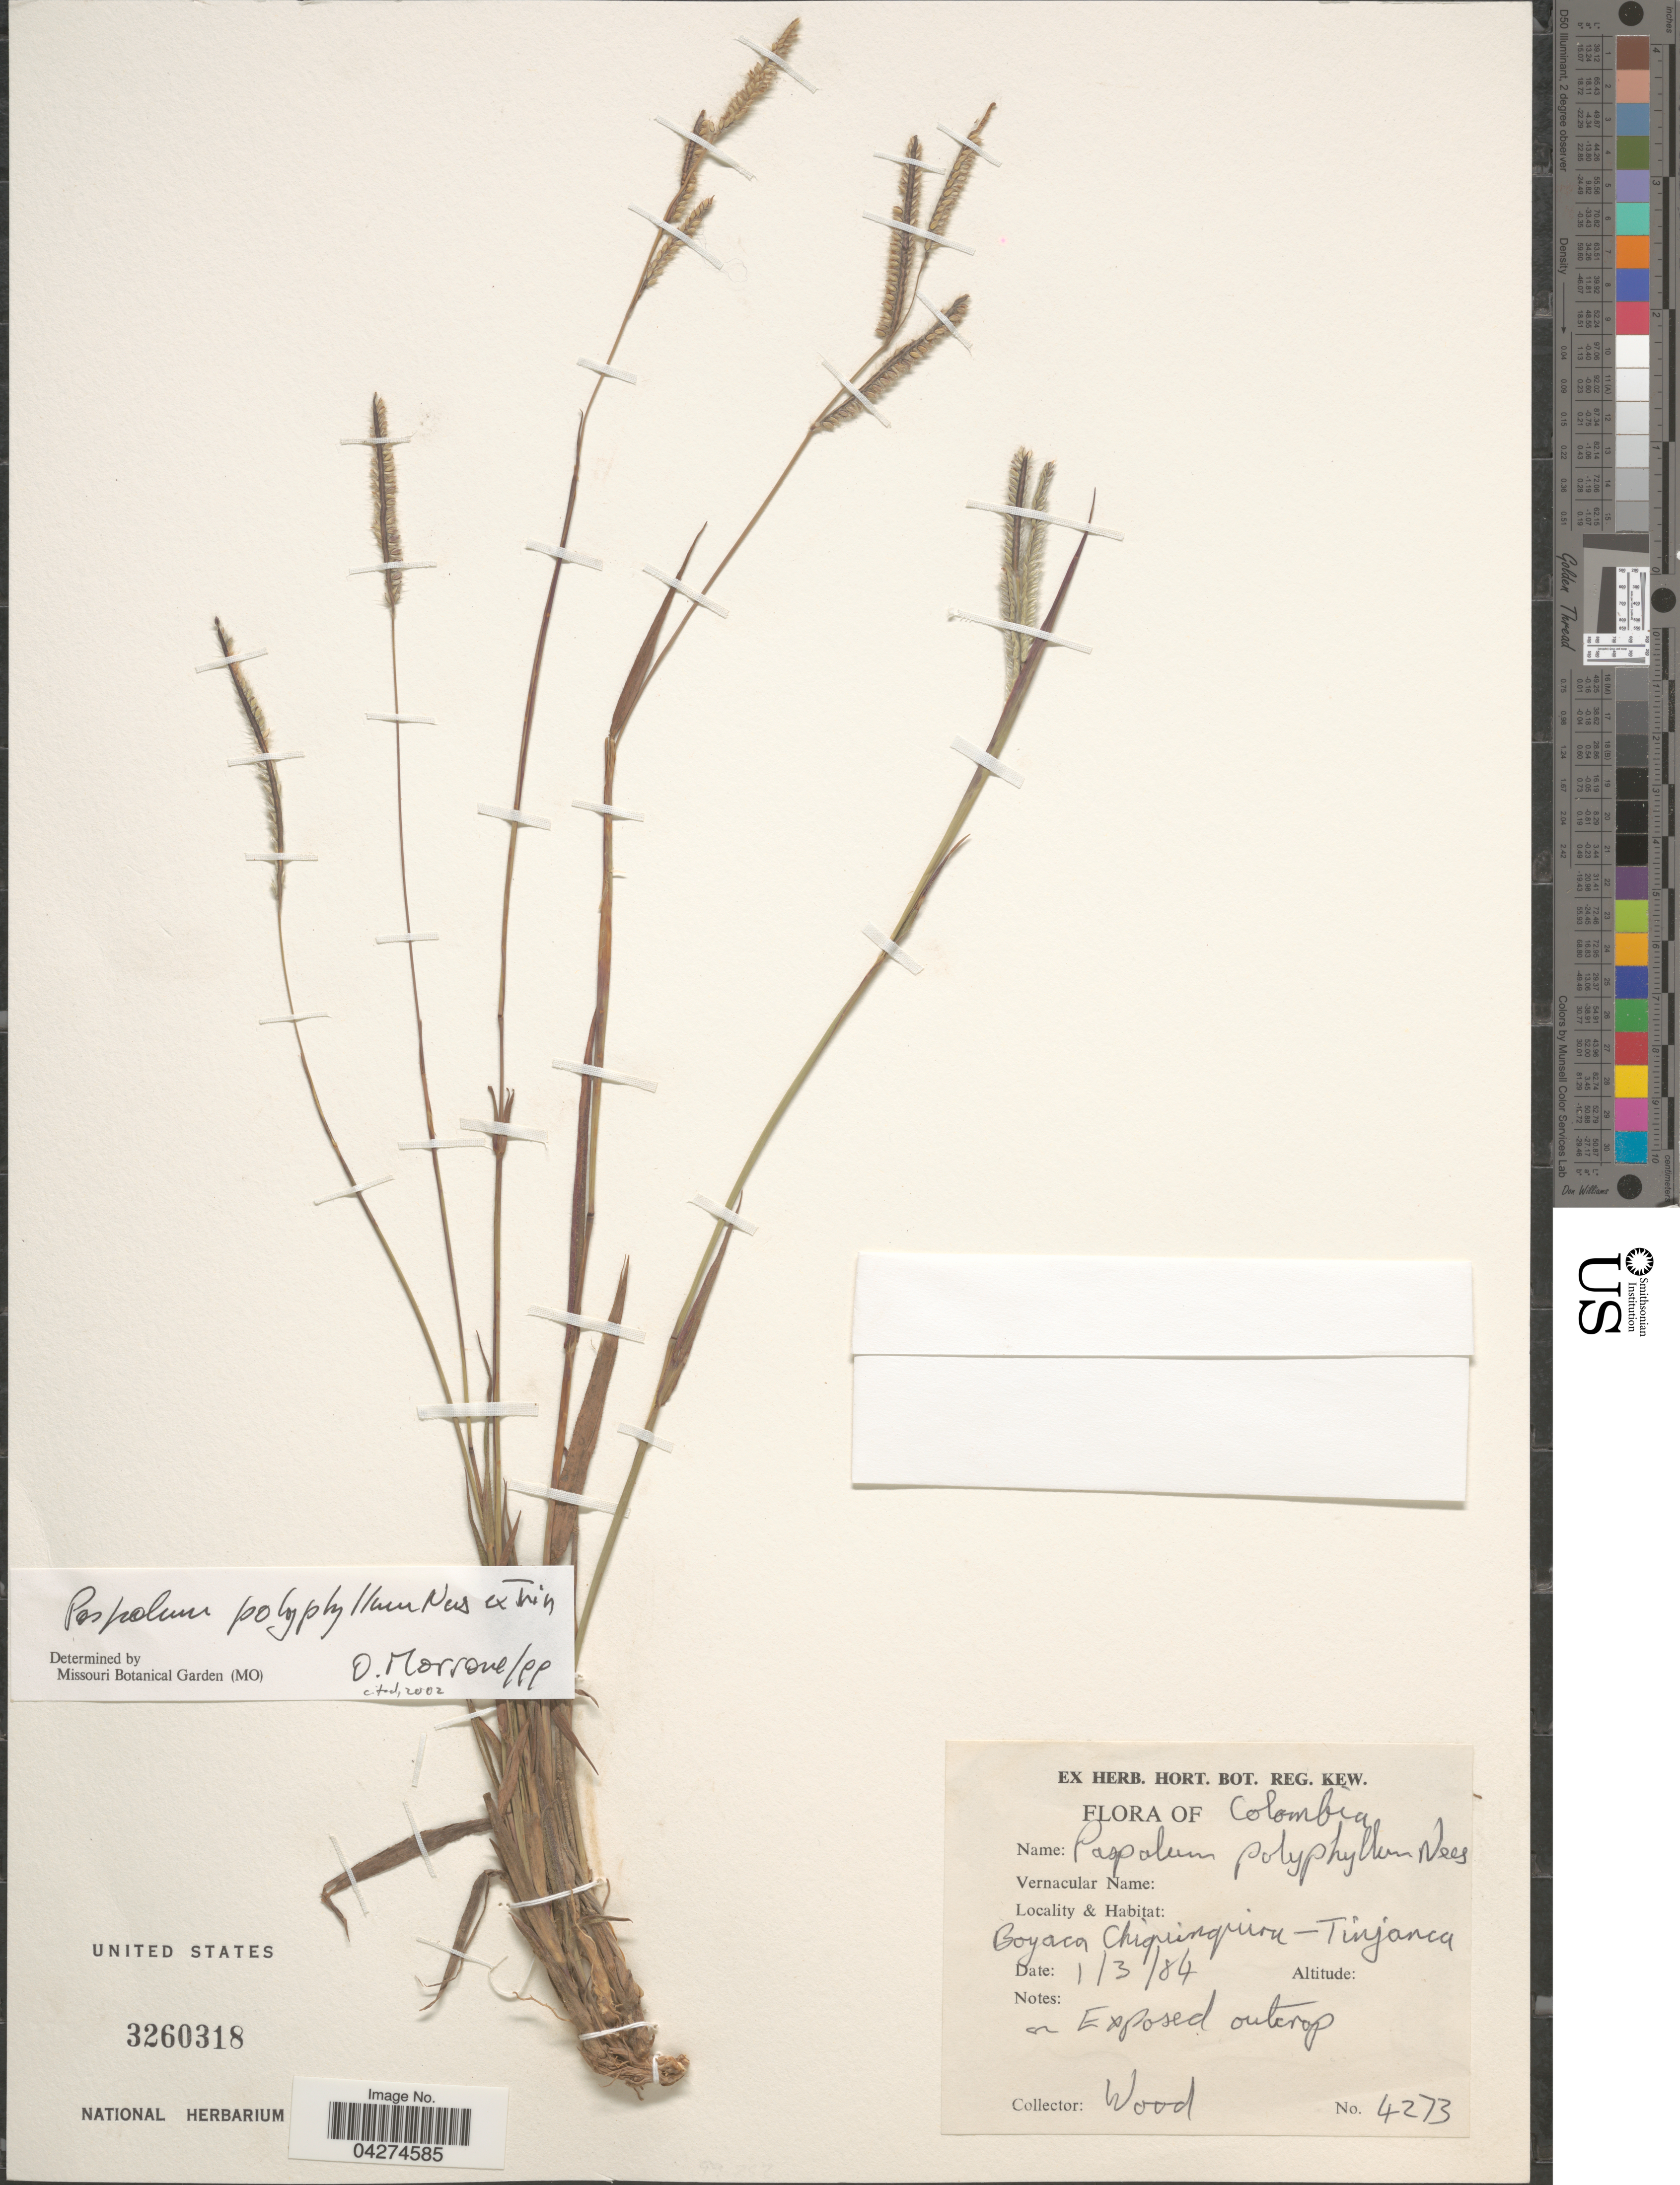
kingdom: Plantae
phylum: Tracheophyta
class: Liliopsida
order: Poales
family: Poaceae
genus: Paspalum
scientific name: Paspalum polyphyllum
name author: Nees ex Trin.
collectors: Wood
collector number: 4273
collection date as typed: Transcribed d/m/y: 1/3/84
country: Colombia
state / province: Boyacá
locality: Chiquinquira-Tinjanca.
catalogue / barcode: US 3260318